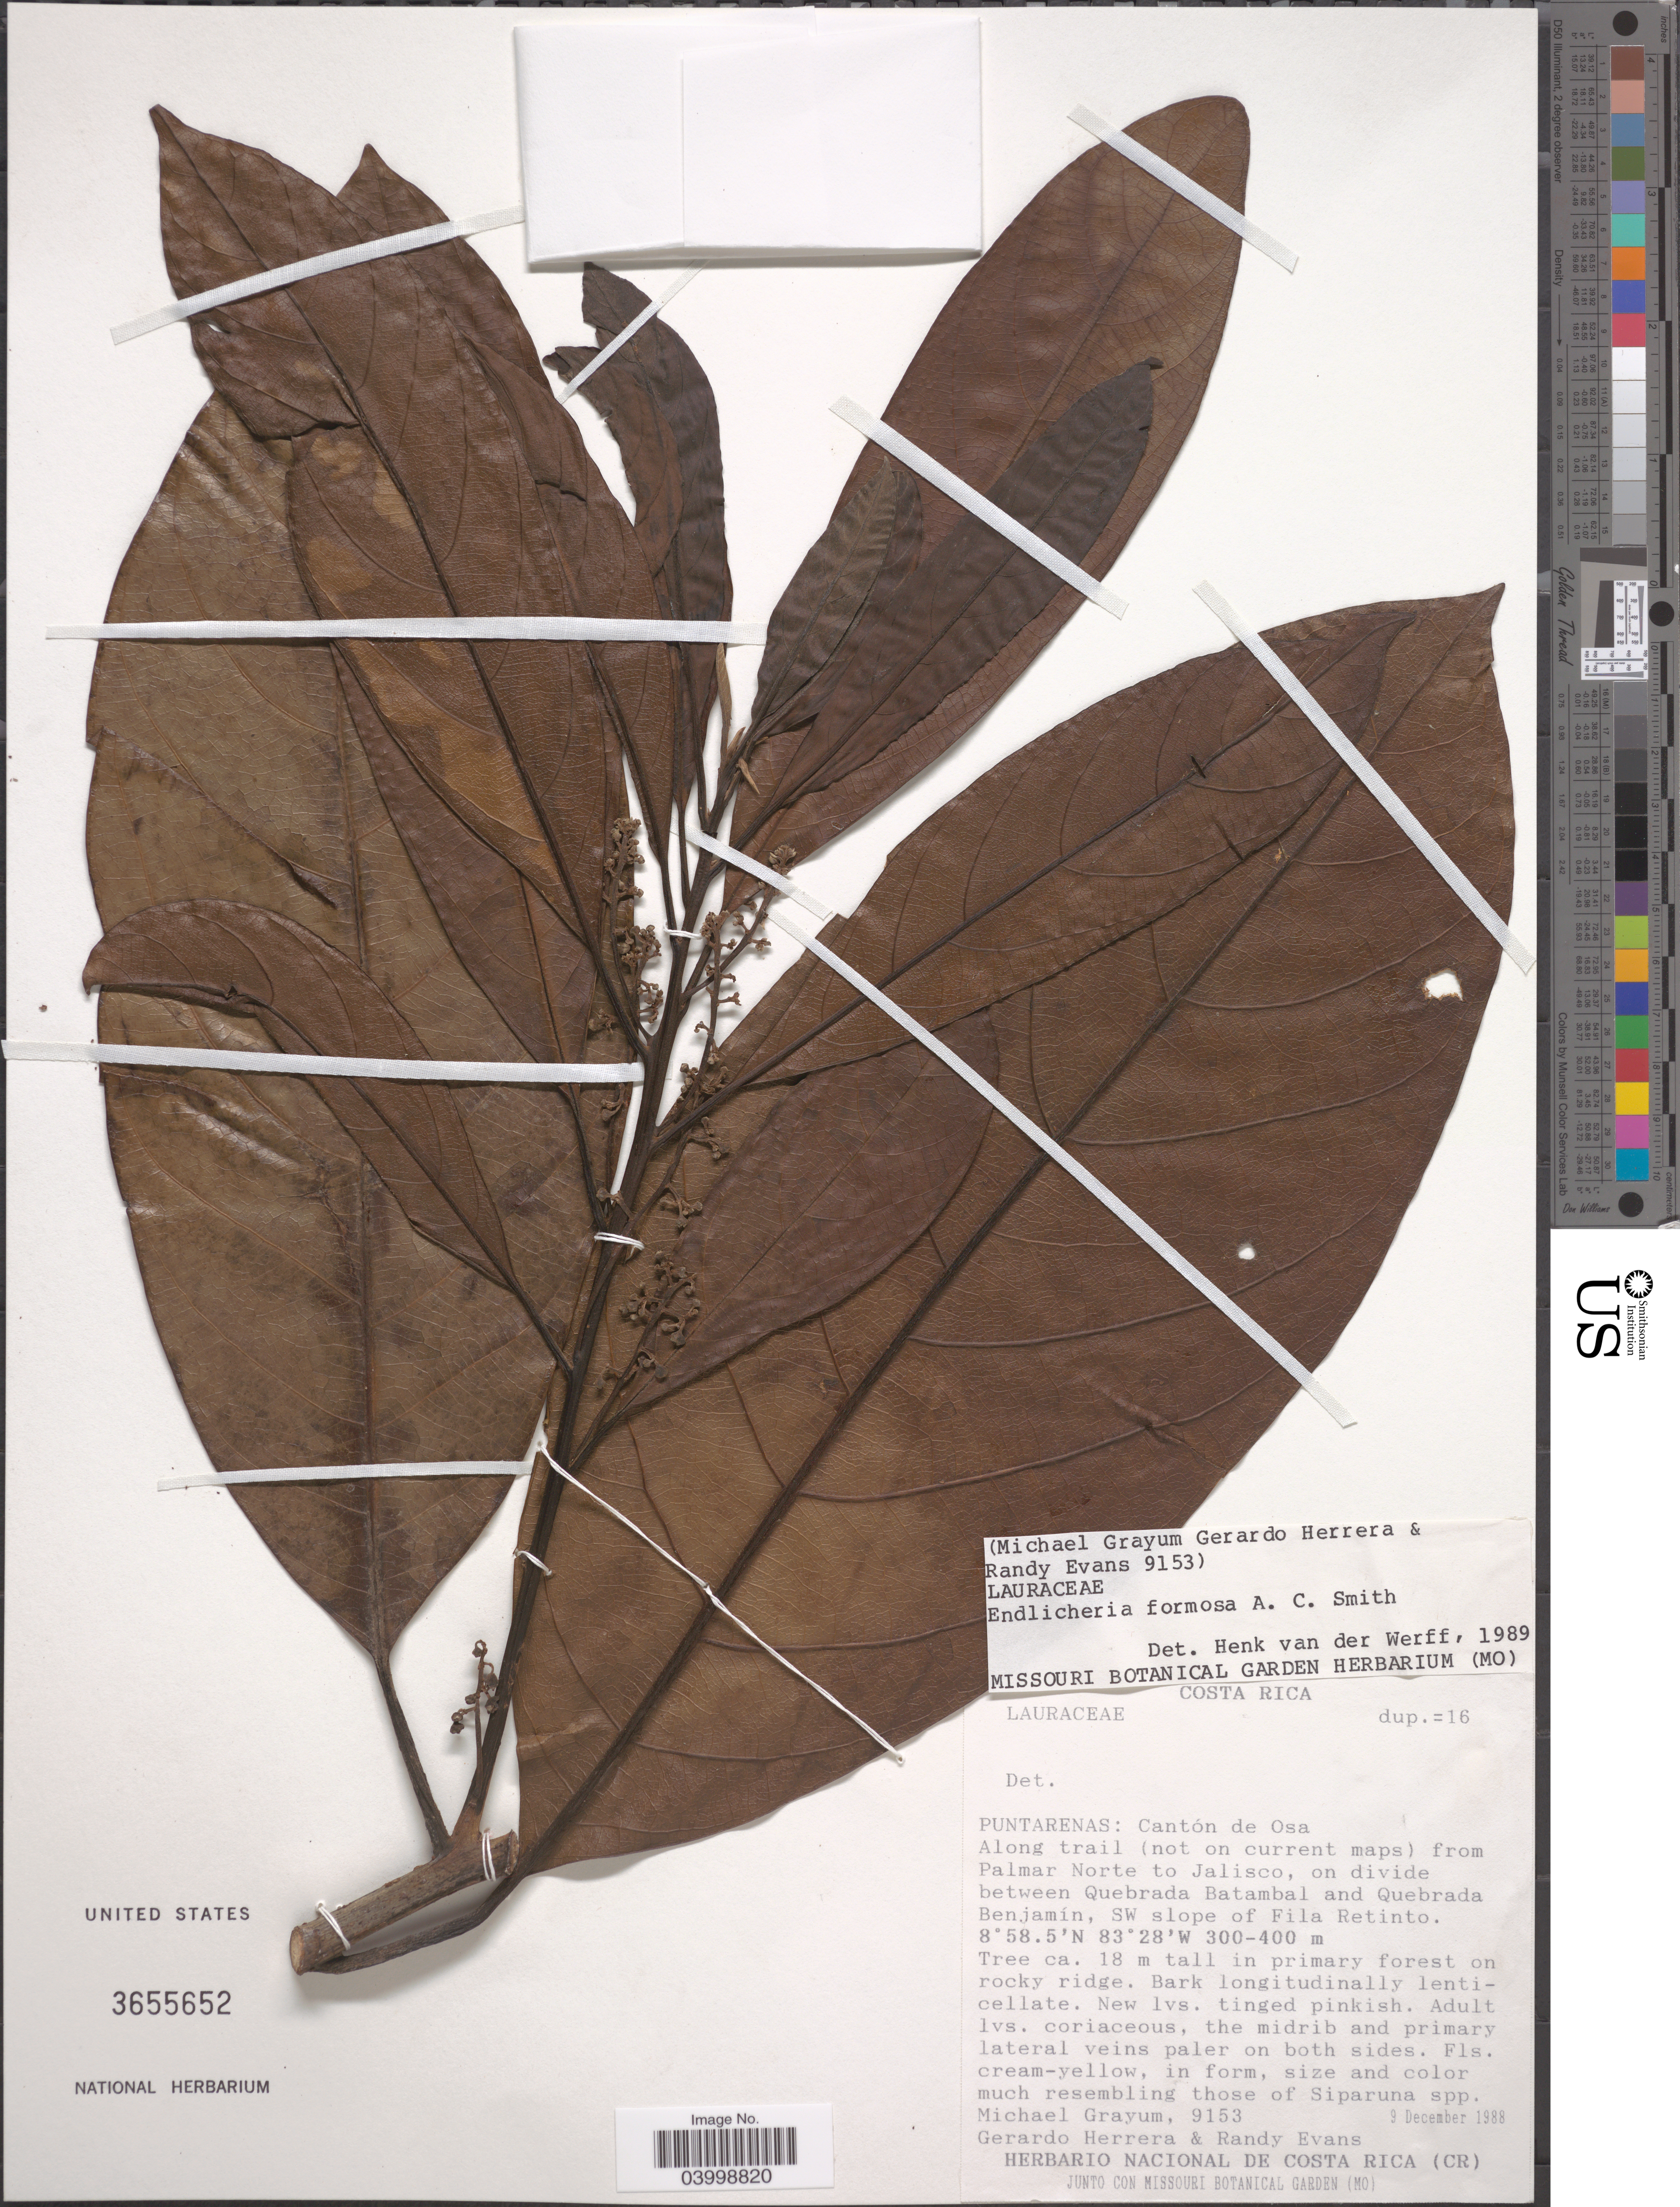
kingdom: Plantae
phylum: Tracheophyta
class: Magnoliopsida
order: Laurales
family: Lauraceae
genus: Endlicheria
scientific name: Endlicheria formosa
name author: A.C. Sm.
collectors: M. H. Grayum, G. Herrera & R. Evans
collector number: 9153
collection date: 1988-12-09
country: Costa Rica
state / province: Puntarenas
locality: Cantón de Osa. Along trail (not on current maps) from Palmar Norte to Jalisco, on divide between Quebrada Batambal and Quebrada Benjamín, SW slope of Fila Retinto.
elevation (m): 300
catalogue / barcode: US 3655652